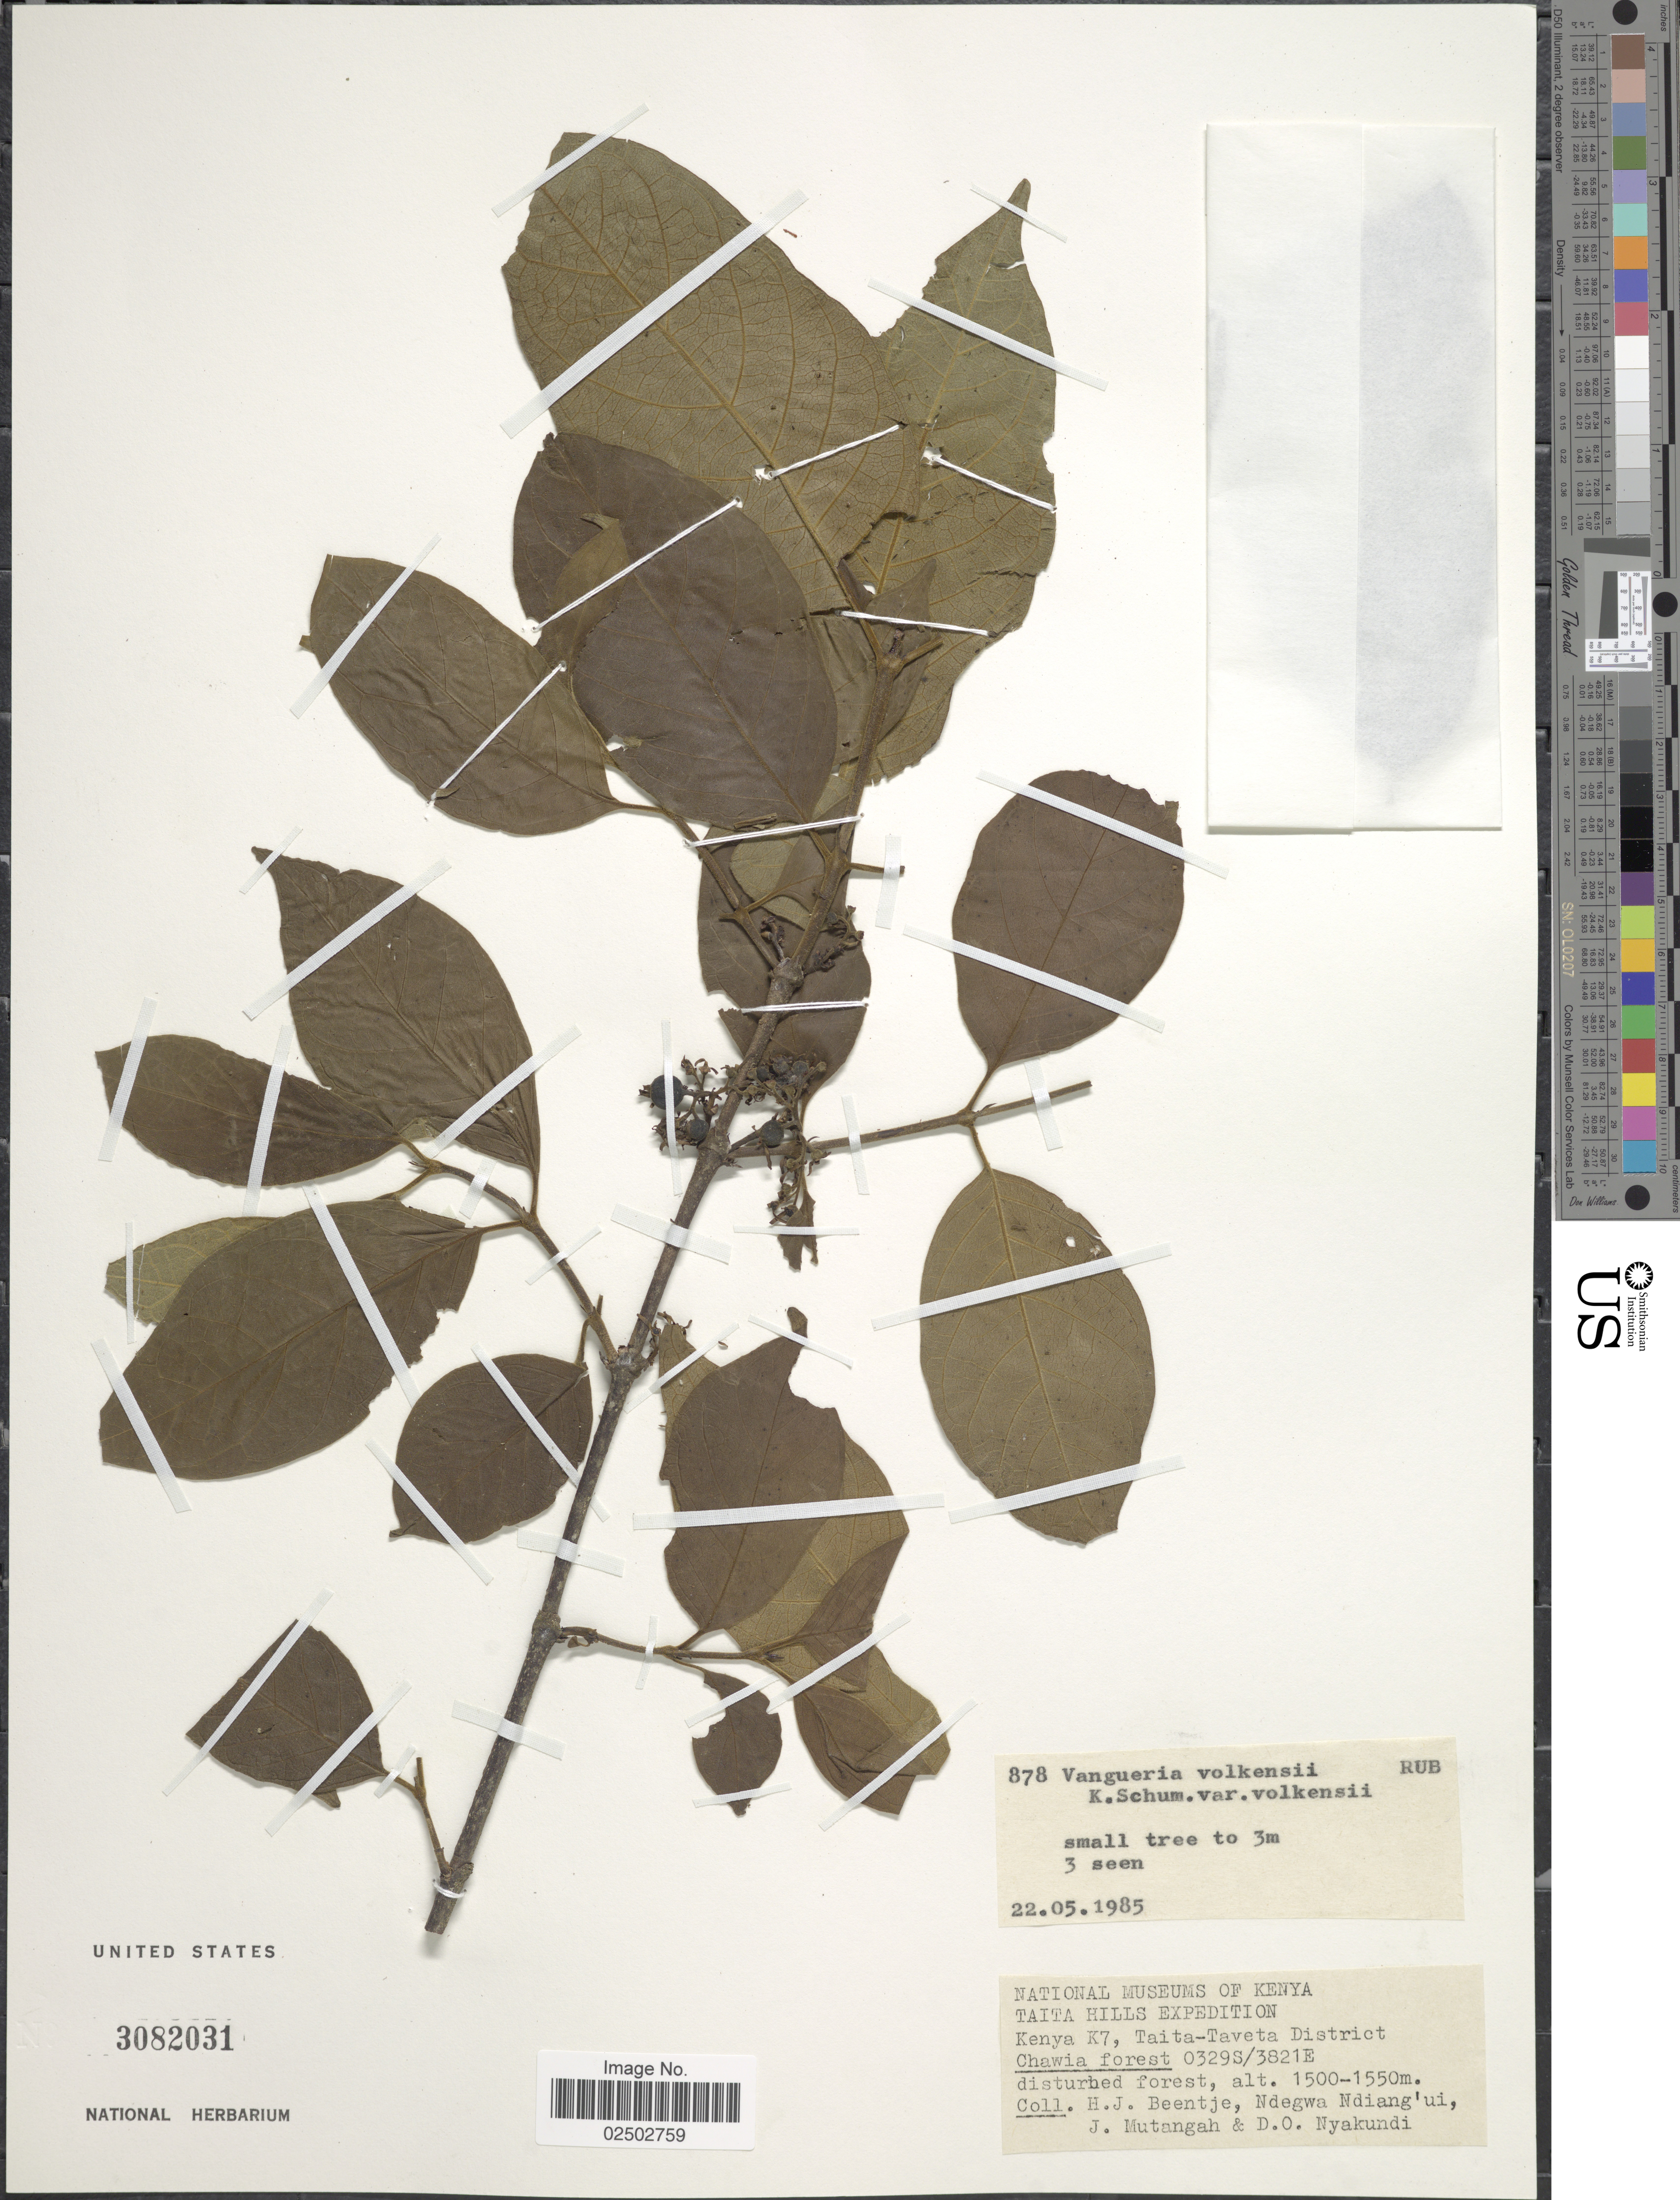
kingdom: Plantae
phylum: Tracheophyta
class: Magnoliopsida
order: Gentianales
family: Rubiaceae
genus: Vangueria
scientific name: Vangueria volkensii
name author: K. Schum.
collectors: H. J. Beentje, Ndegwa Ndiang'ui, J. Mutangah & D. Nyakundi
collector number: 878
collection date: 1985-05-22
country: Kenya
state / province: Taita Taveta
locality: Taita Hills, Kenya K7, Taita-Taveta District, Chawia Forest 0329S/3821E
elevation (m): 1500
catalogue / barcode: US 3082031